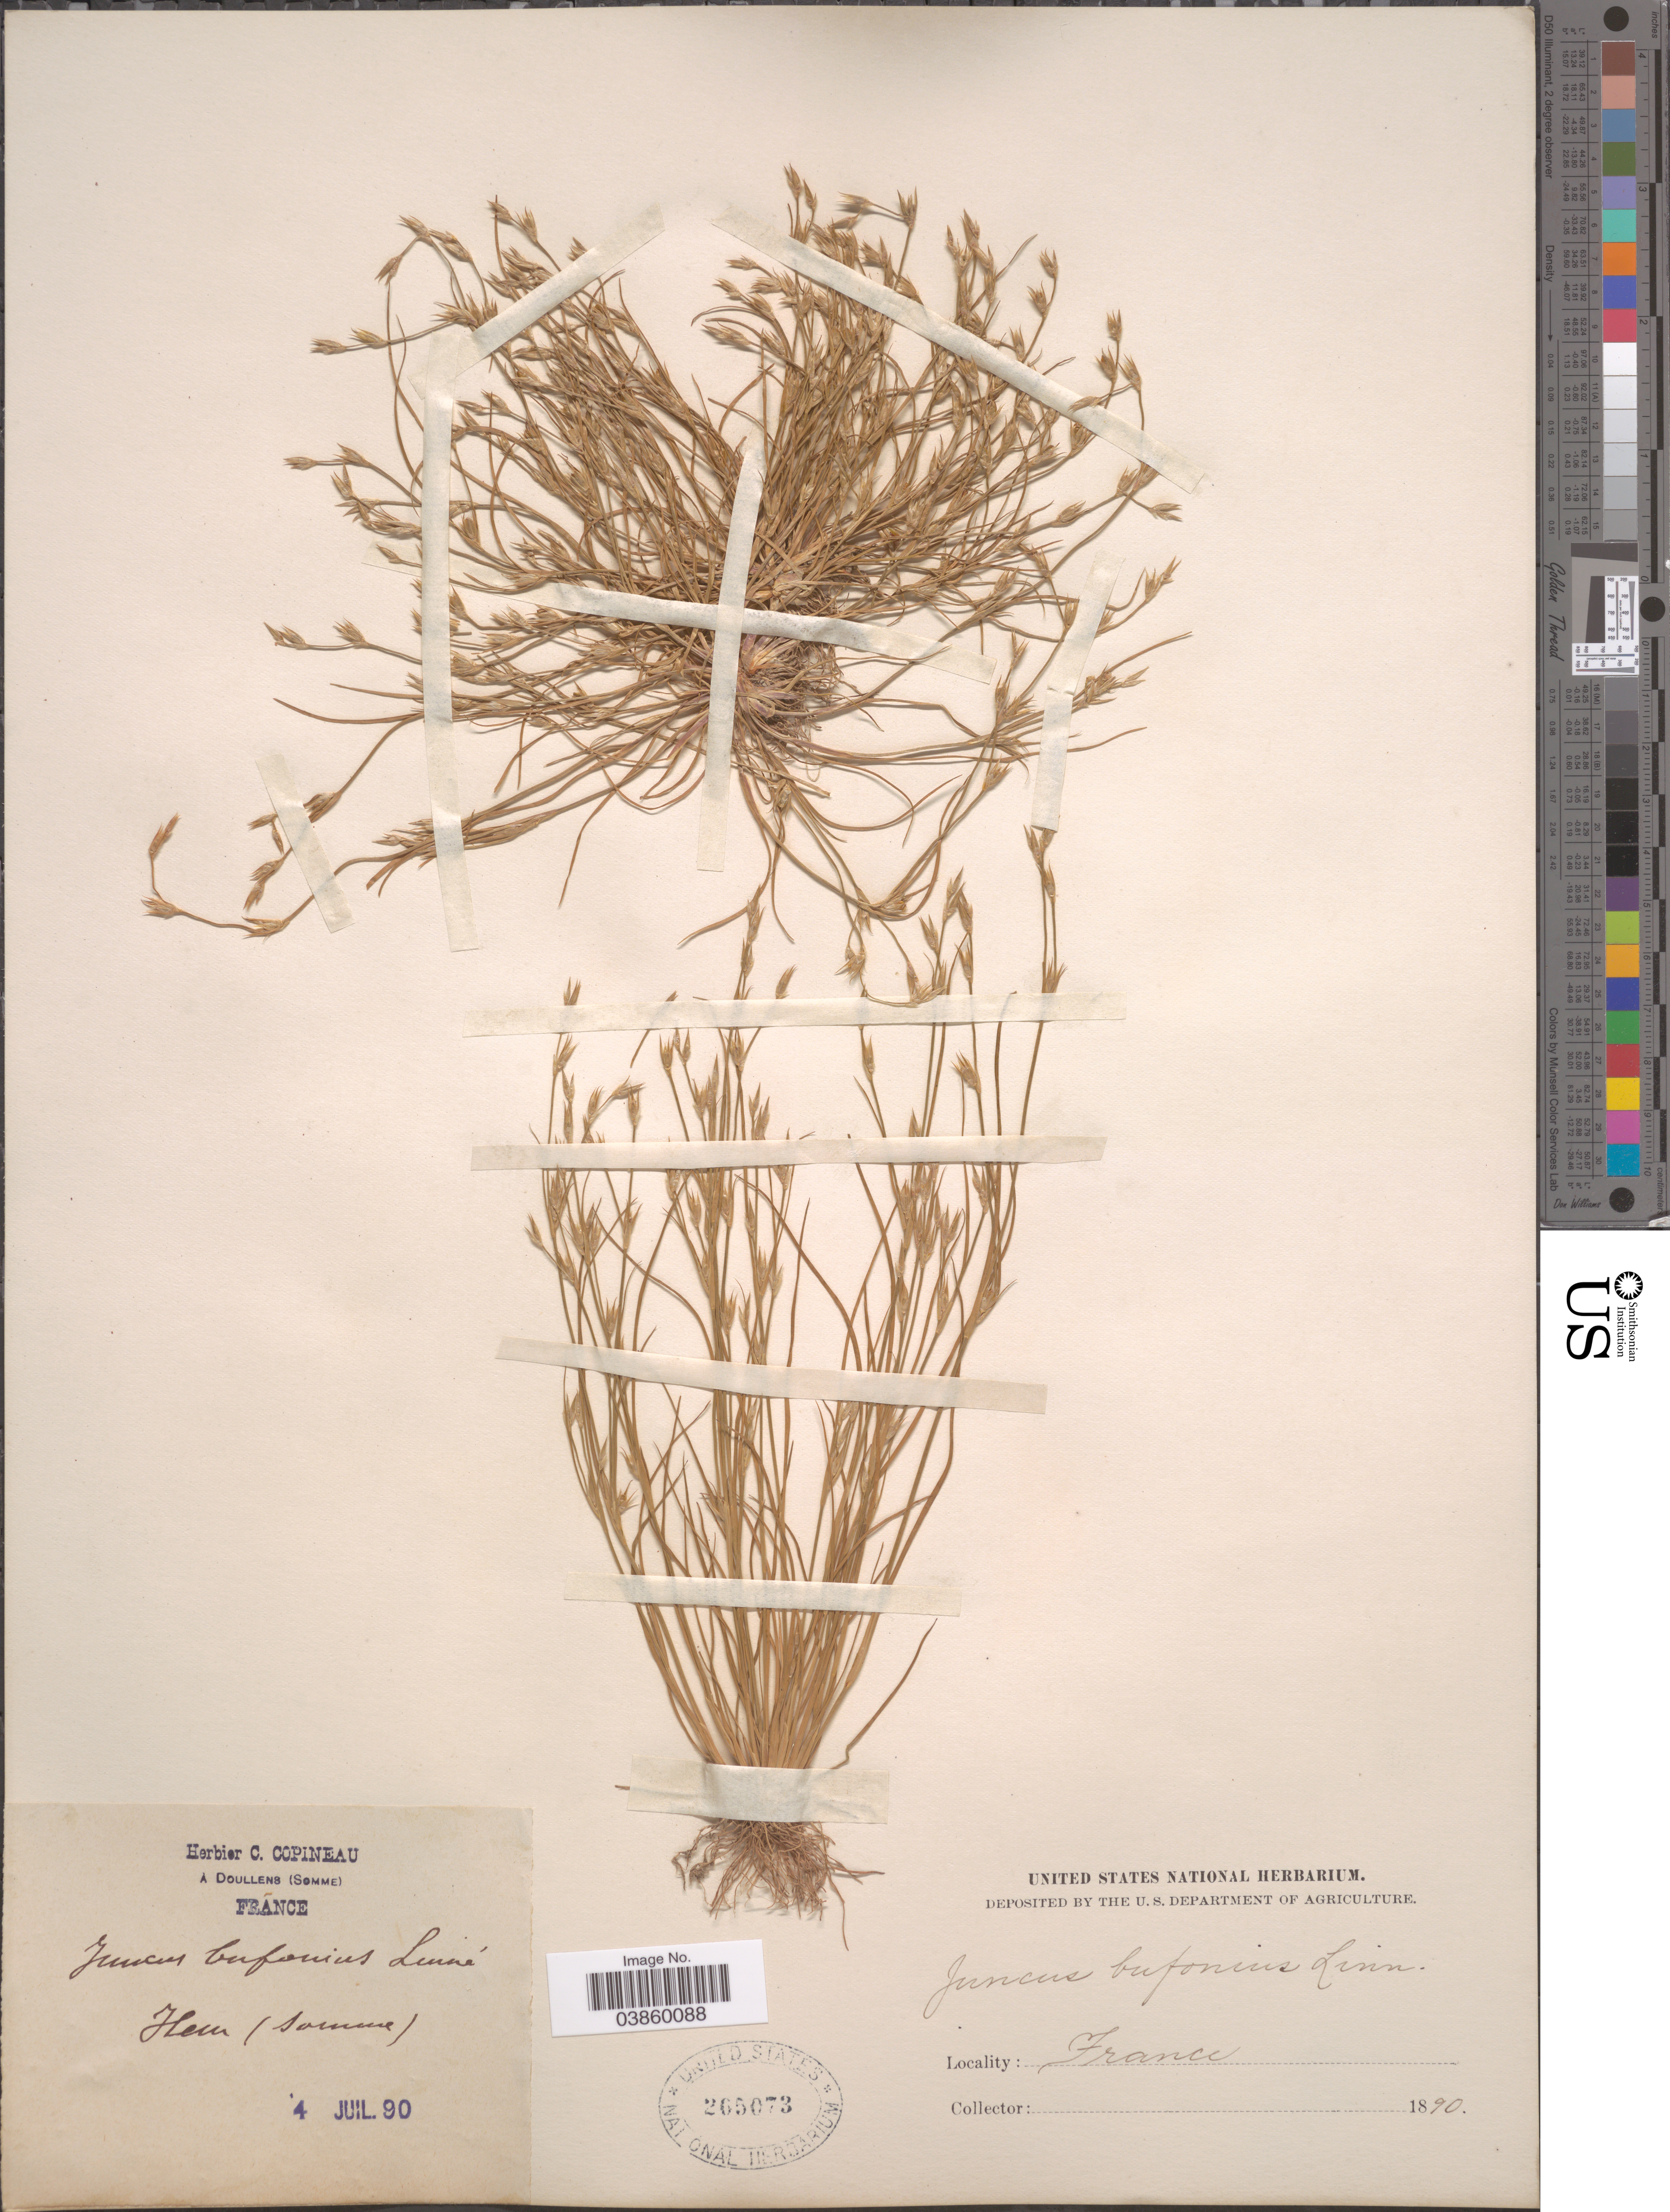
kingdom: Plantae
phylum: Tracheophyta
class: Liliopsida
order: Poales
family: Juncaceae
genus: Juncus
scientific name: Juncus bufonius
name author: L.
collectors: ex herb. C. Copineau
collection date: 1890-07-04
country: France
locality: Hem (Somme).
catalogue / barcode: US 265073